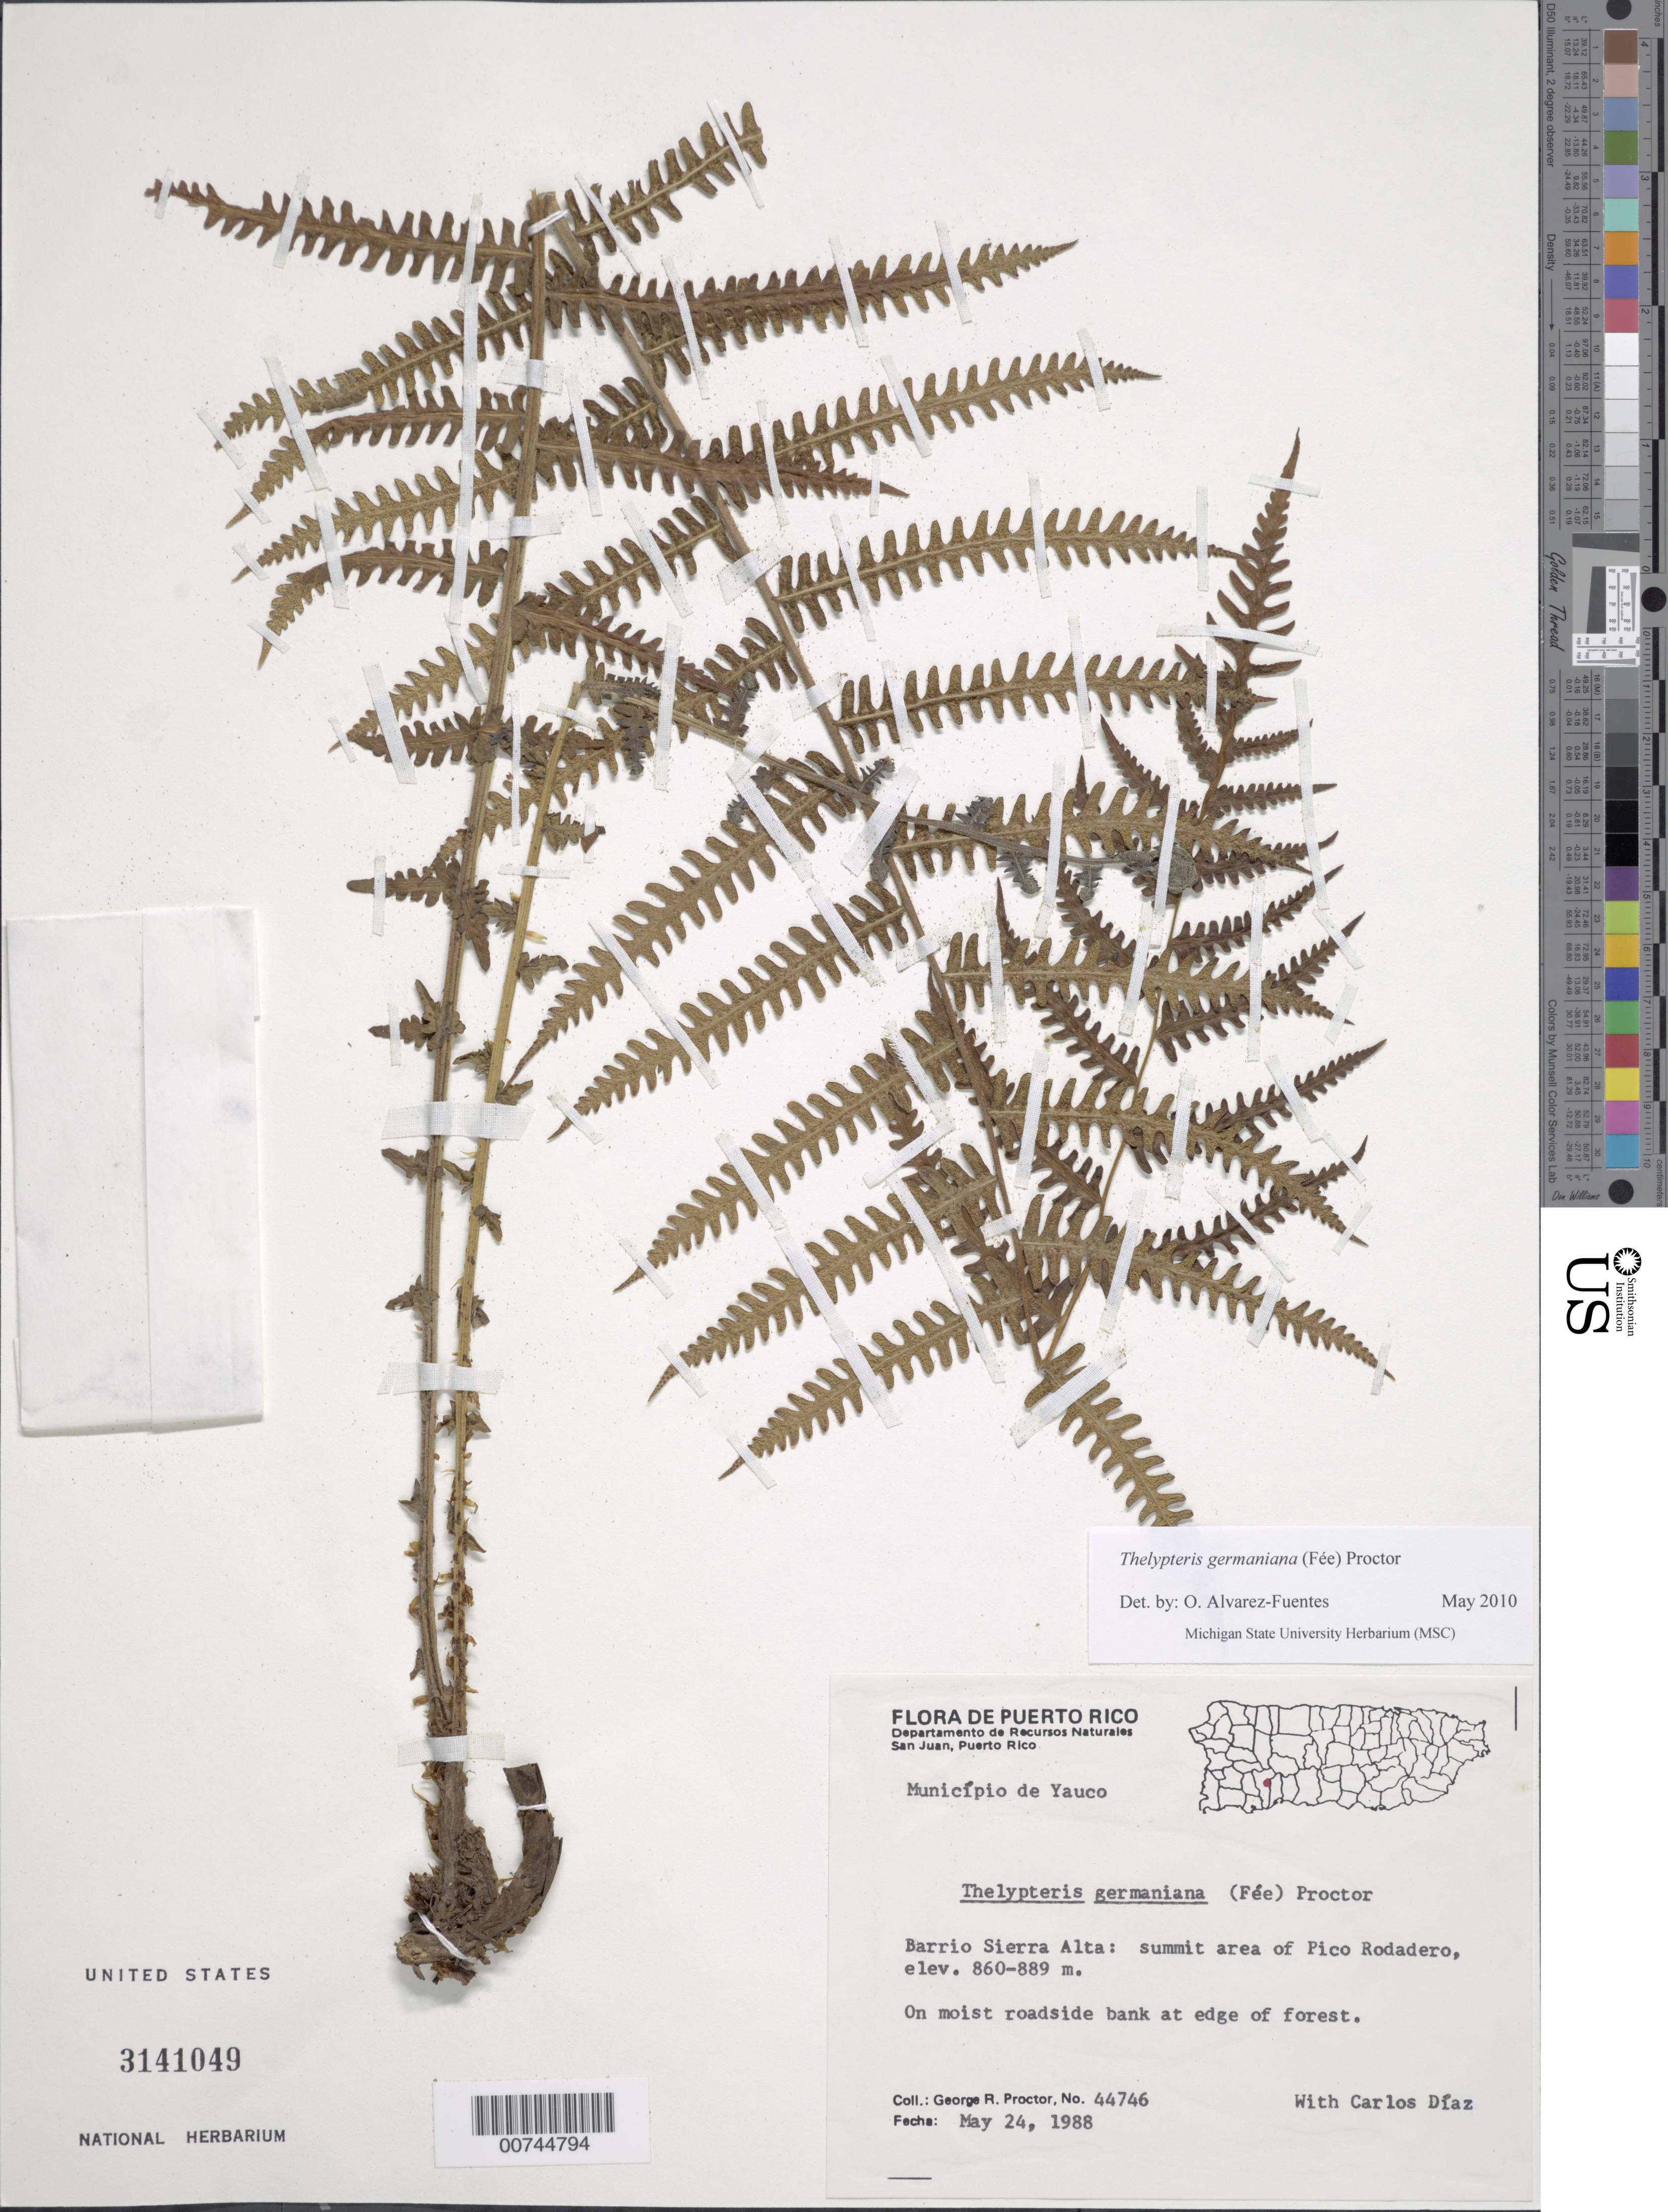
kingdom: Plantae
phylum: Tracheophyta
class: Polypodiopsida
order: Polypodiales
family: Thelypteridaceae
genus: Amauropelta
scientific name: Amauropelta germaniana (Fée) comb. nov., ined. 2015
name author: (Fée)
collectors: G. R. Proctor & C. Díaz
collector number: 44746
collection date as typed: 24 May 1988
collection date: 1988-05-24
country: Puerto Rico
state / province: Yauco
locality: Barrio Sierra Alta: summit area of Pico Rodadero. Municipio de Yauco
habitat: Onmoist roadside bank at edge of forest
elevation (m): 860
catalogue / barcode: US 3141049